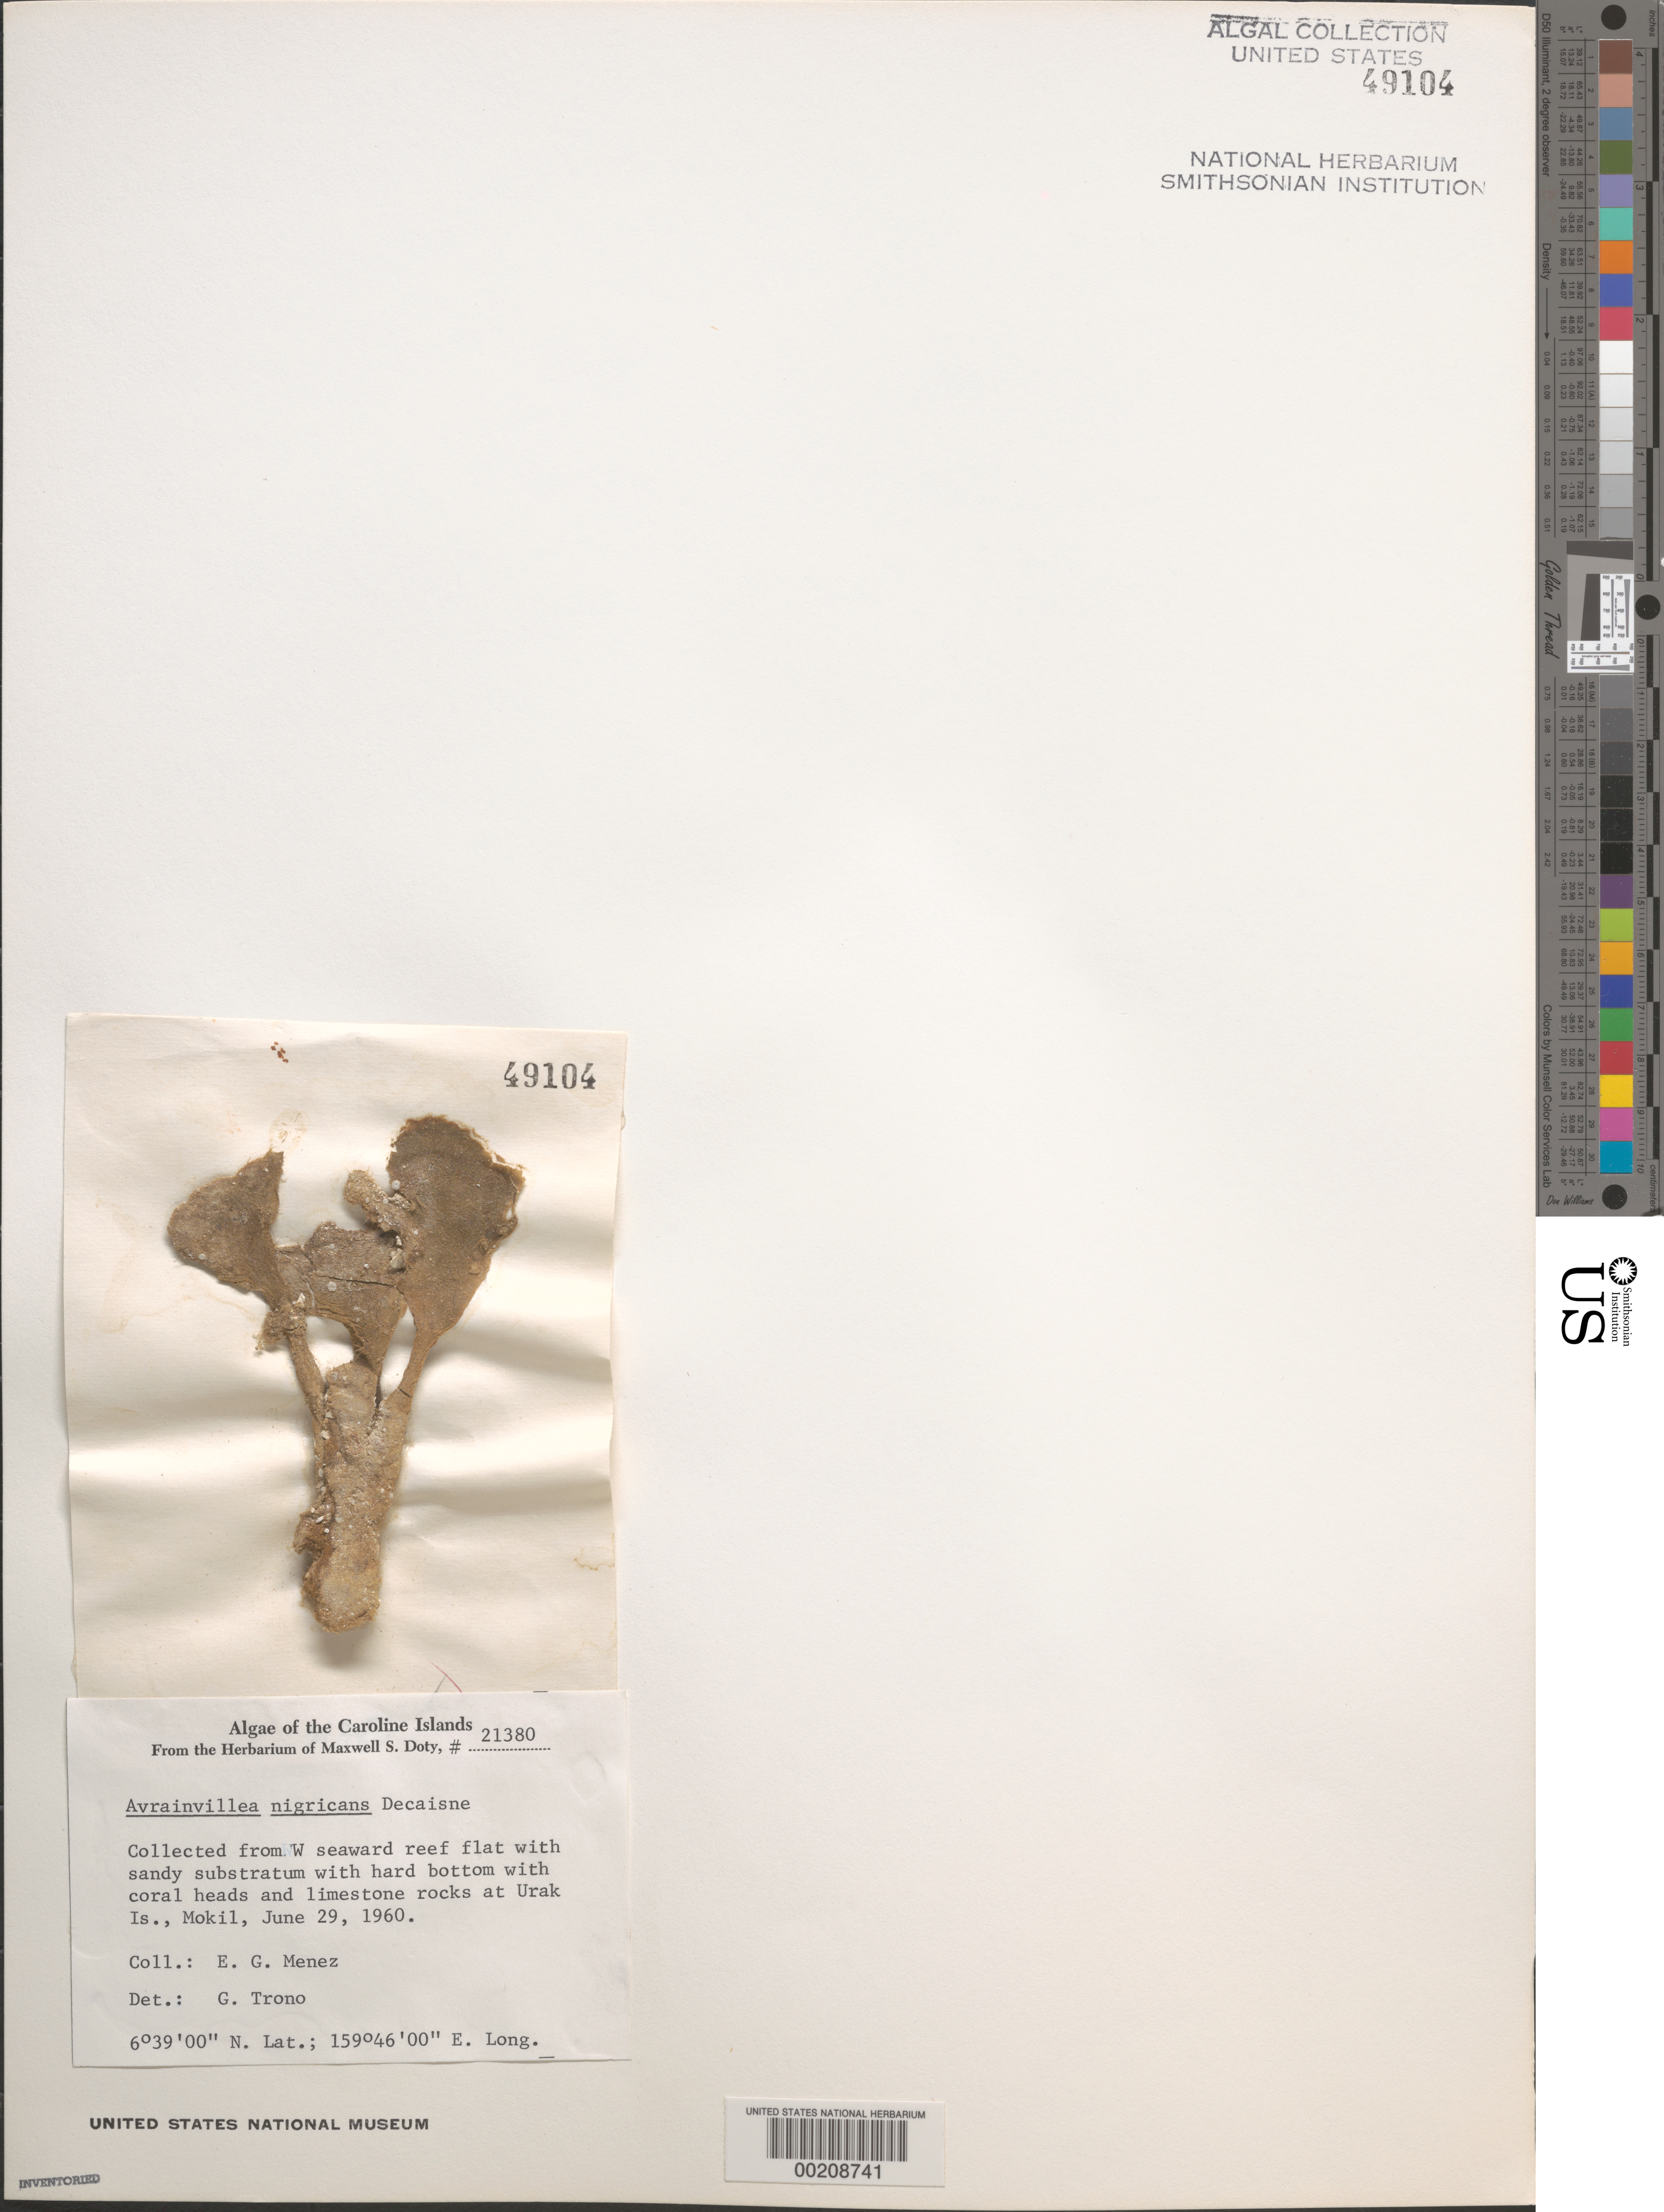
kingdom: Plantae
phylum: Chlorophyta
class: Ulvophyceae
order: Bryopsidales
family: Dichotomosiphonaceae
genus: Avrainvillea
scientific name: Avrainvillea nigricans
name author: Decne.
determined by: Trono, Gavino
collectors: Meñez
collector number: MSD 21380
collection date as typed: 29 Jun 1960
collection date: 1960-06-29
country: Micronesia, Federated States of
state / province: Pohnpei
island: Mwokil (Mokil) Atoll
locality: Urak Islet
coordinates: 6 39' 00" N, 159 46' 00" E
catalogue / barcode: US 49104